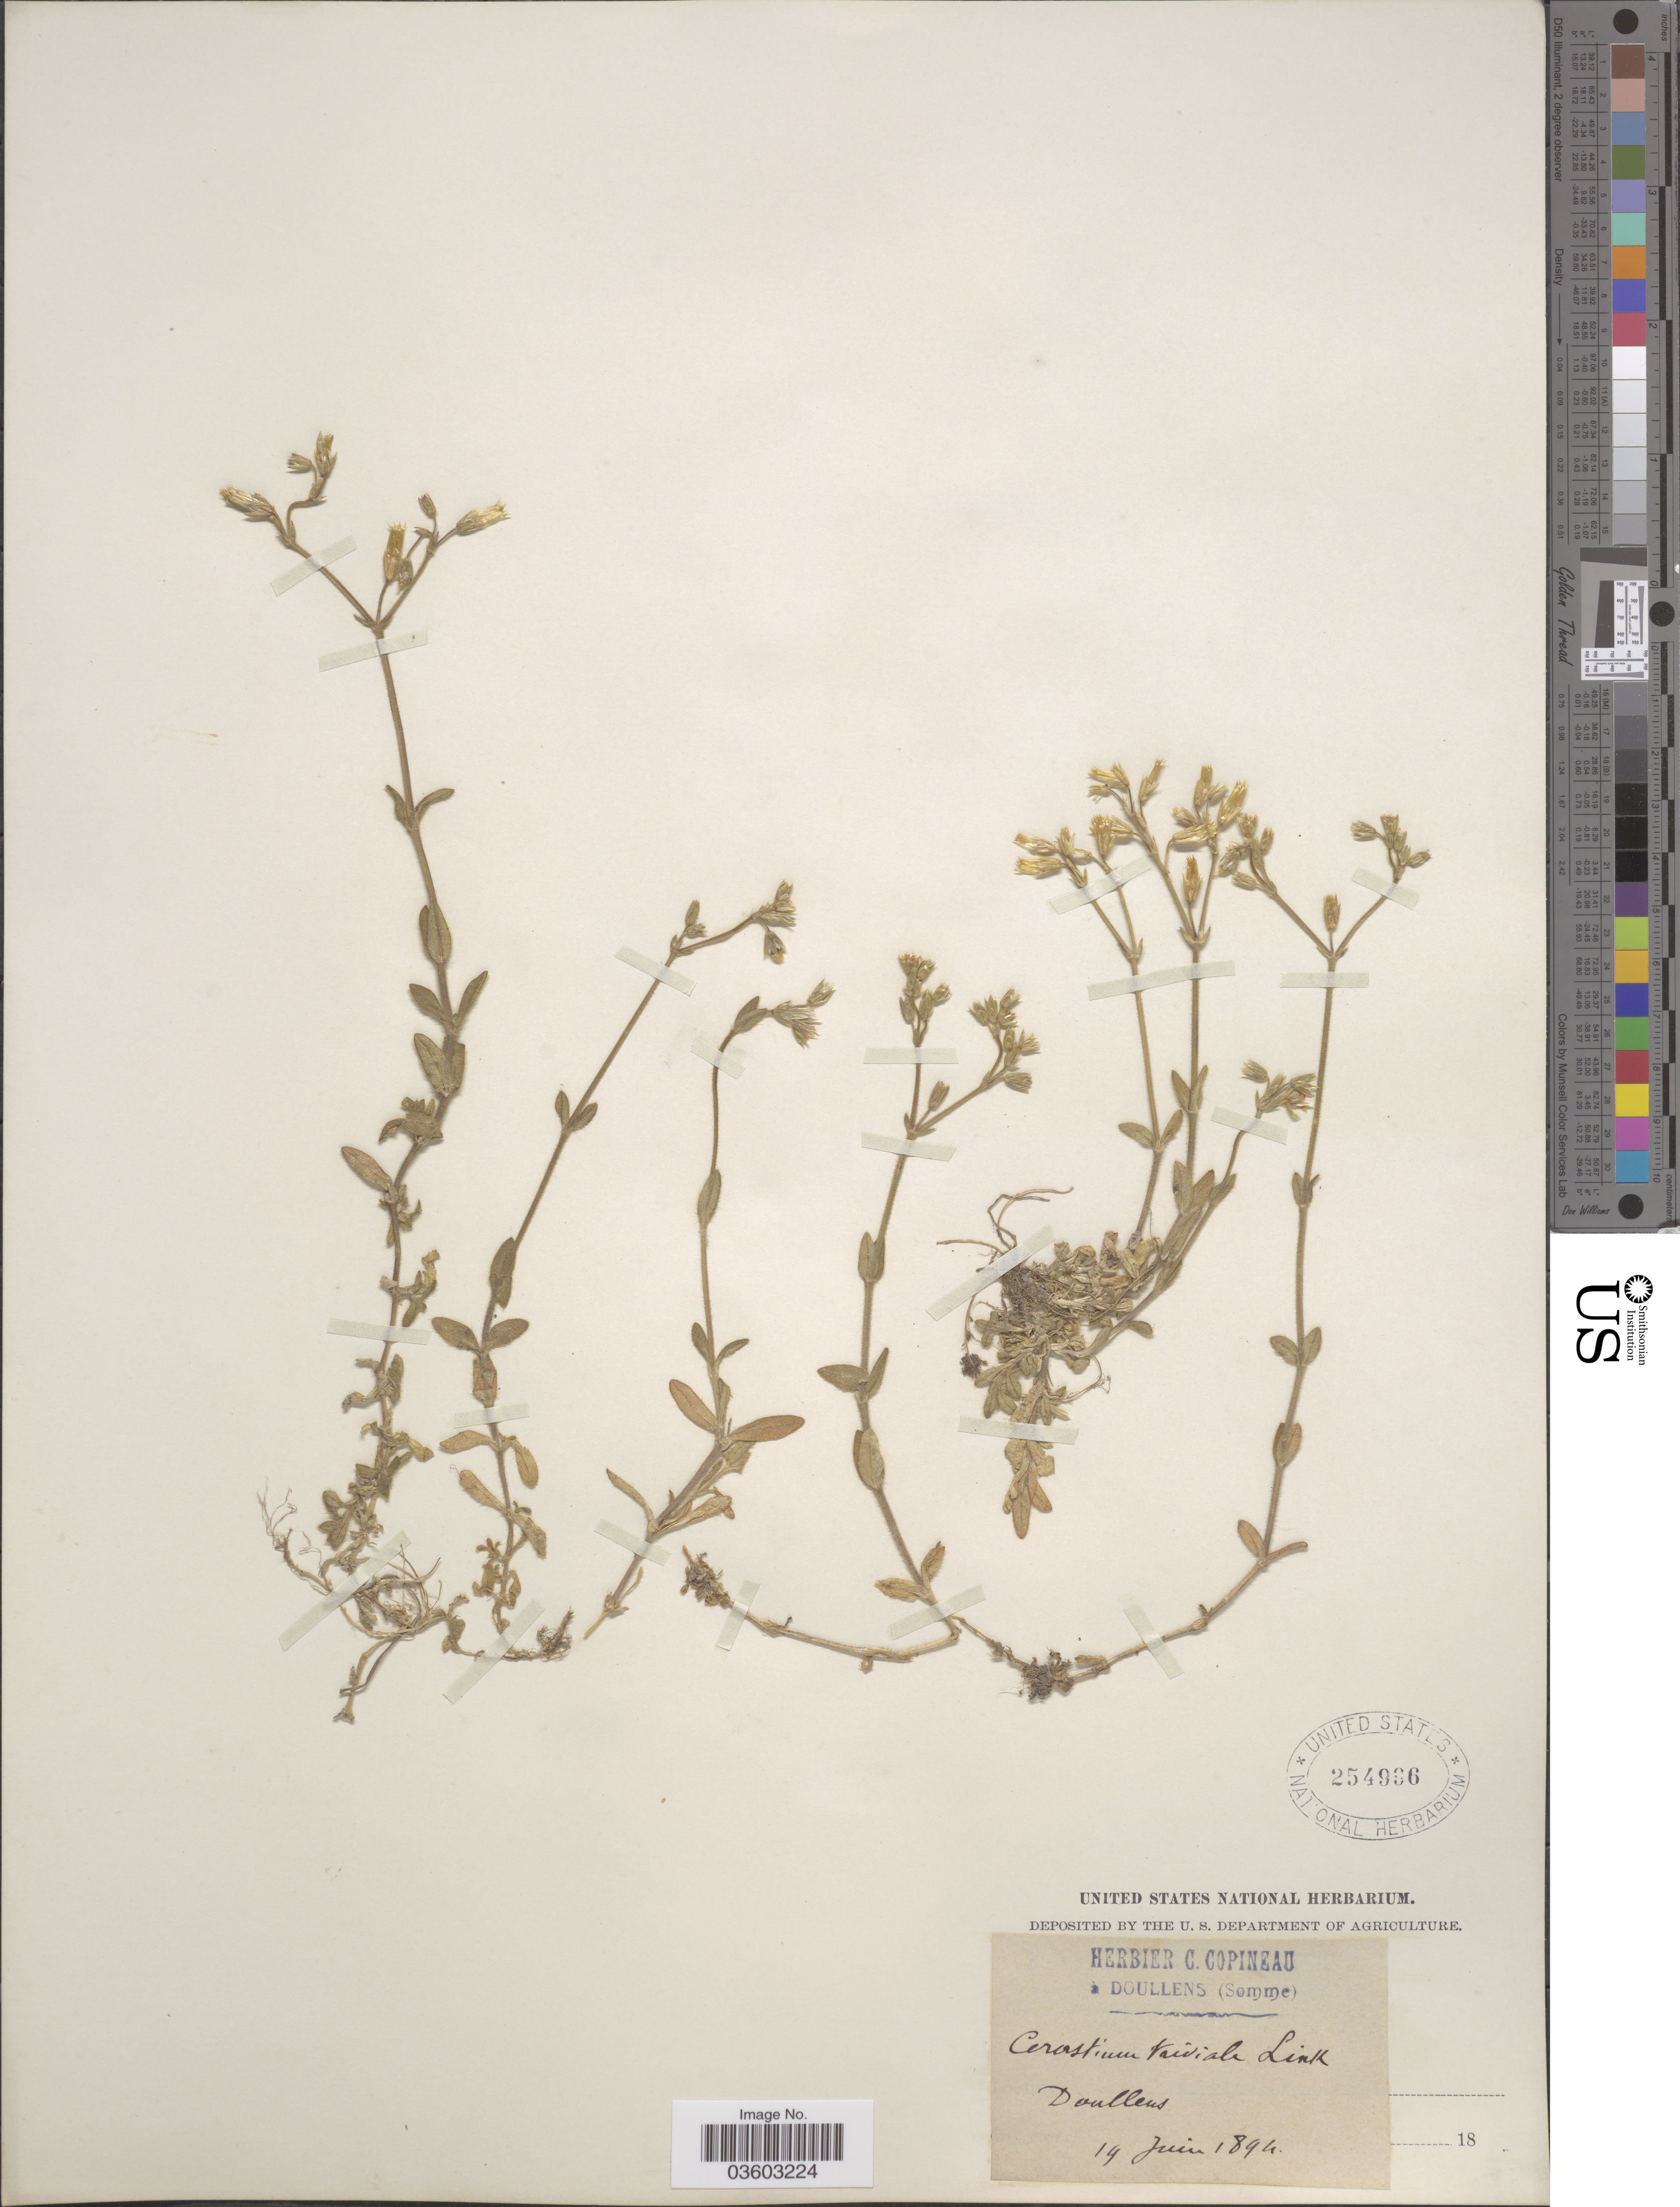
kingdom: Plantae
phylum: Tracheophyta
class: Magnoliopsida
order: Caryophyllales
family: Caryophyllaceae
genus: Cerastium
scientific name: Cerastium triviale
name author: Link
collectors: ex herb. C. Copineau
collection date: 1894-06-14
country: France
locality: Doullens.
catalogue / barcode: US 254996